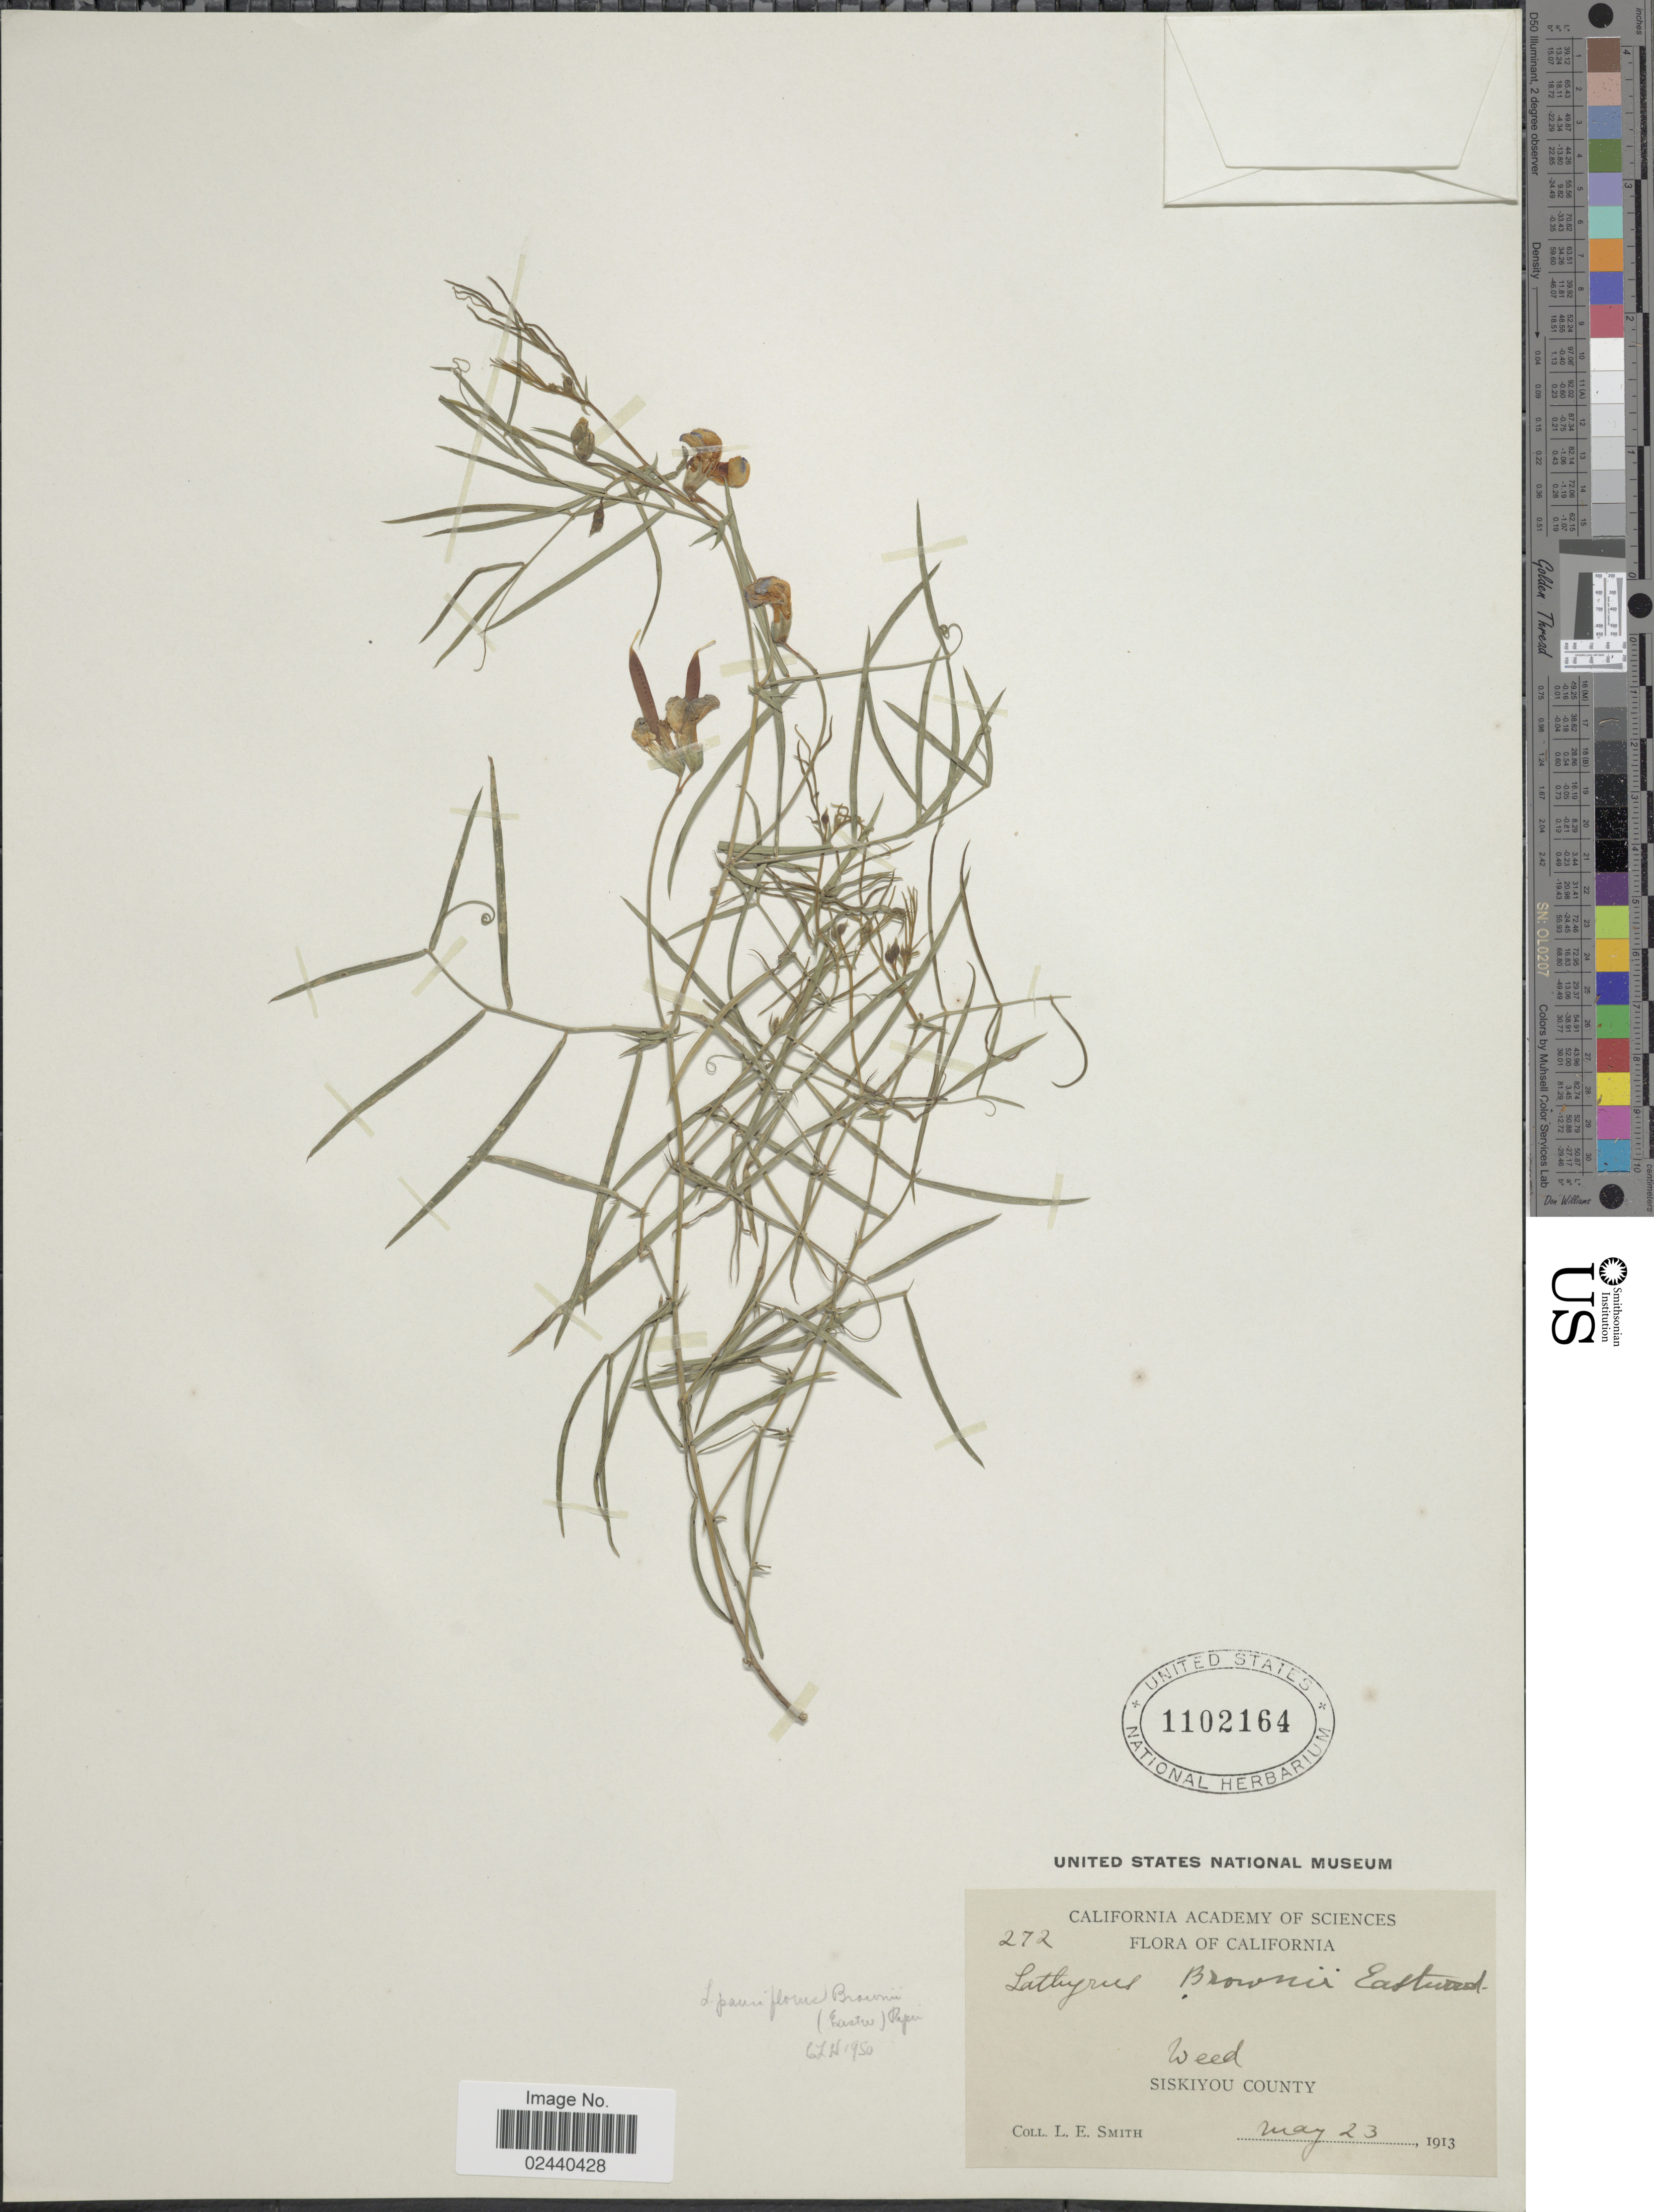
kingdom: Plantae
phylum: Tracheophyta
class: Magnoliopsida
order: Fabales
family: Fabaceae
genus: Lathyrus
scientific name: Lathyrus brownii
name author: Eastw.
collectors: L. E. Smith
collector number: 272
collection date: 1913-05-23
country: United States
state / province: California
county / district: Siskiyou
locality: Weed, Siskiyou County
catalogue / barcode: US 1102164